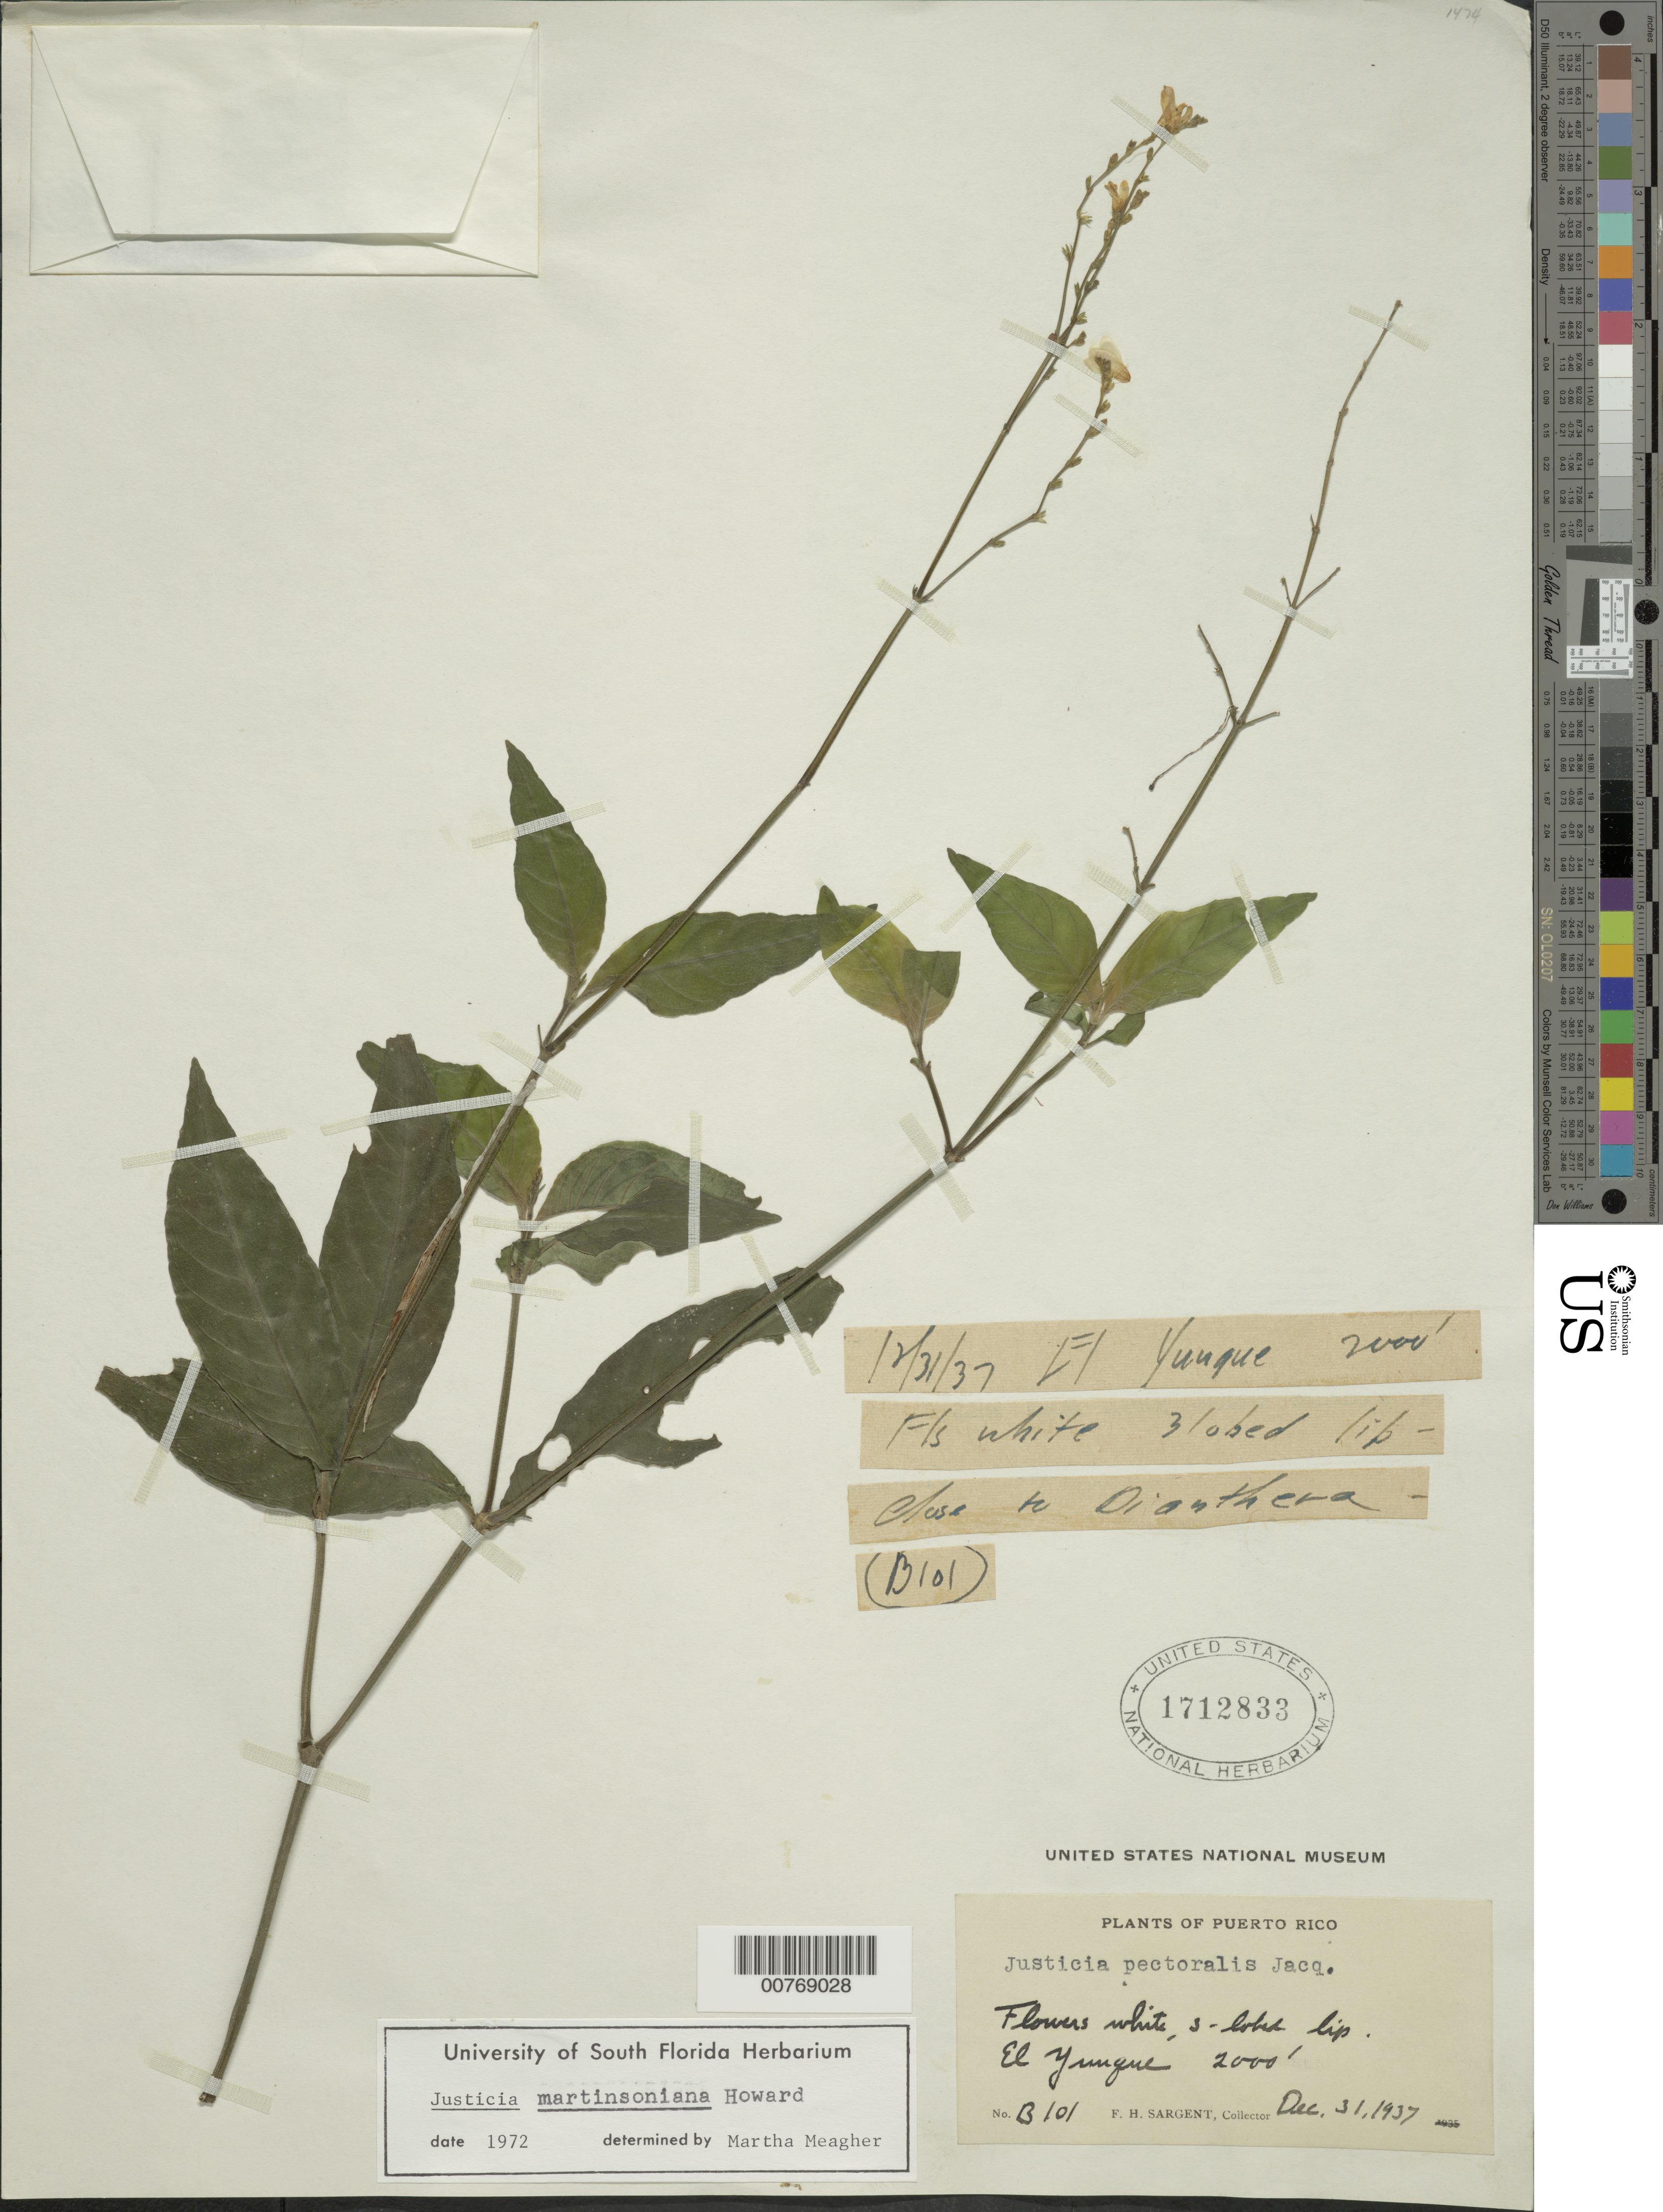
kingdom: Plantae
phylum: Tracheophyta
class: Magnoliopsida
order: Lamiales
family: Acanthaceae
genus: Justicia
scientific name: Justicia martinsoniana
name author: R.A. Howard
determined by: Meagher, M.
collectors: F. H. Sargent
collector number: B101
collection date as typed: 31 Dec 1937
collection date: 1937-12-31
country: Puerto Rico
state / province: Río Grande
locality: El Yunque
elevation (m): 610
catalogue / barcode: US 1712833